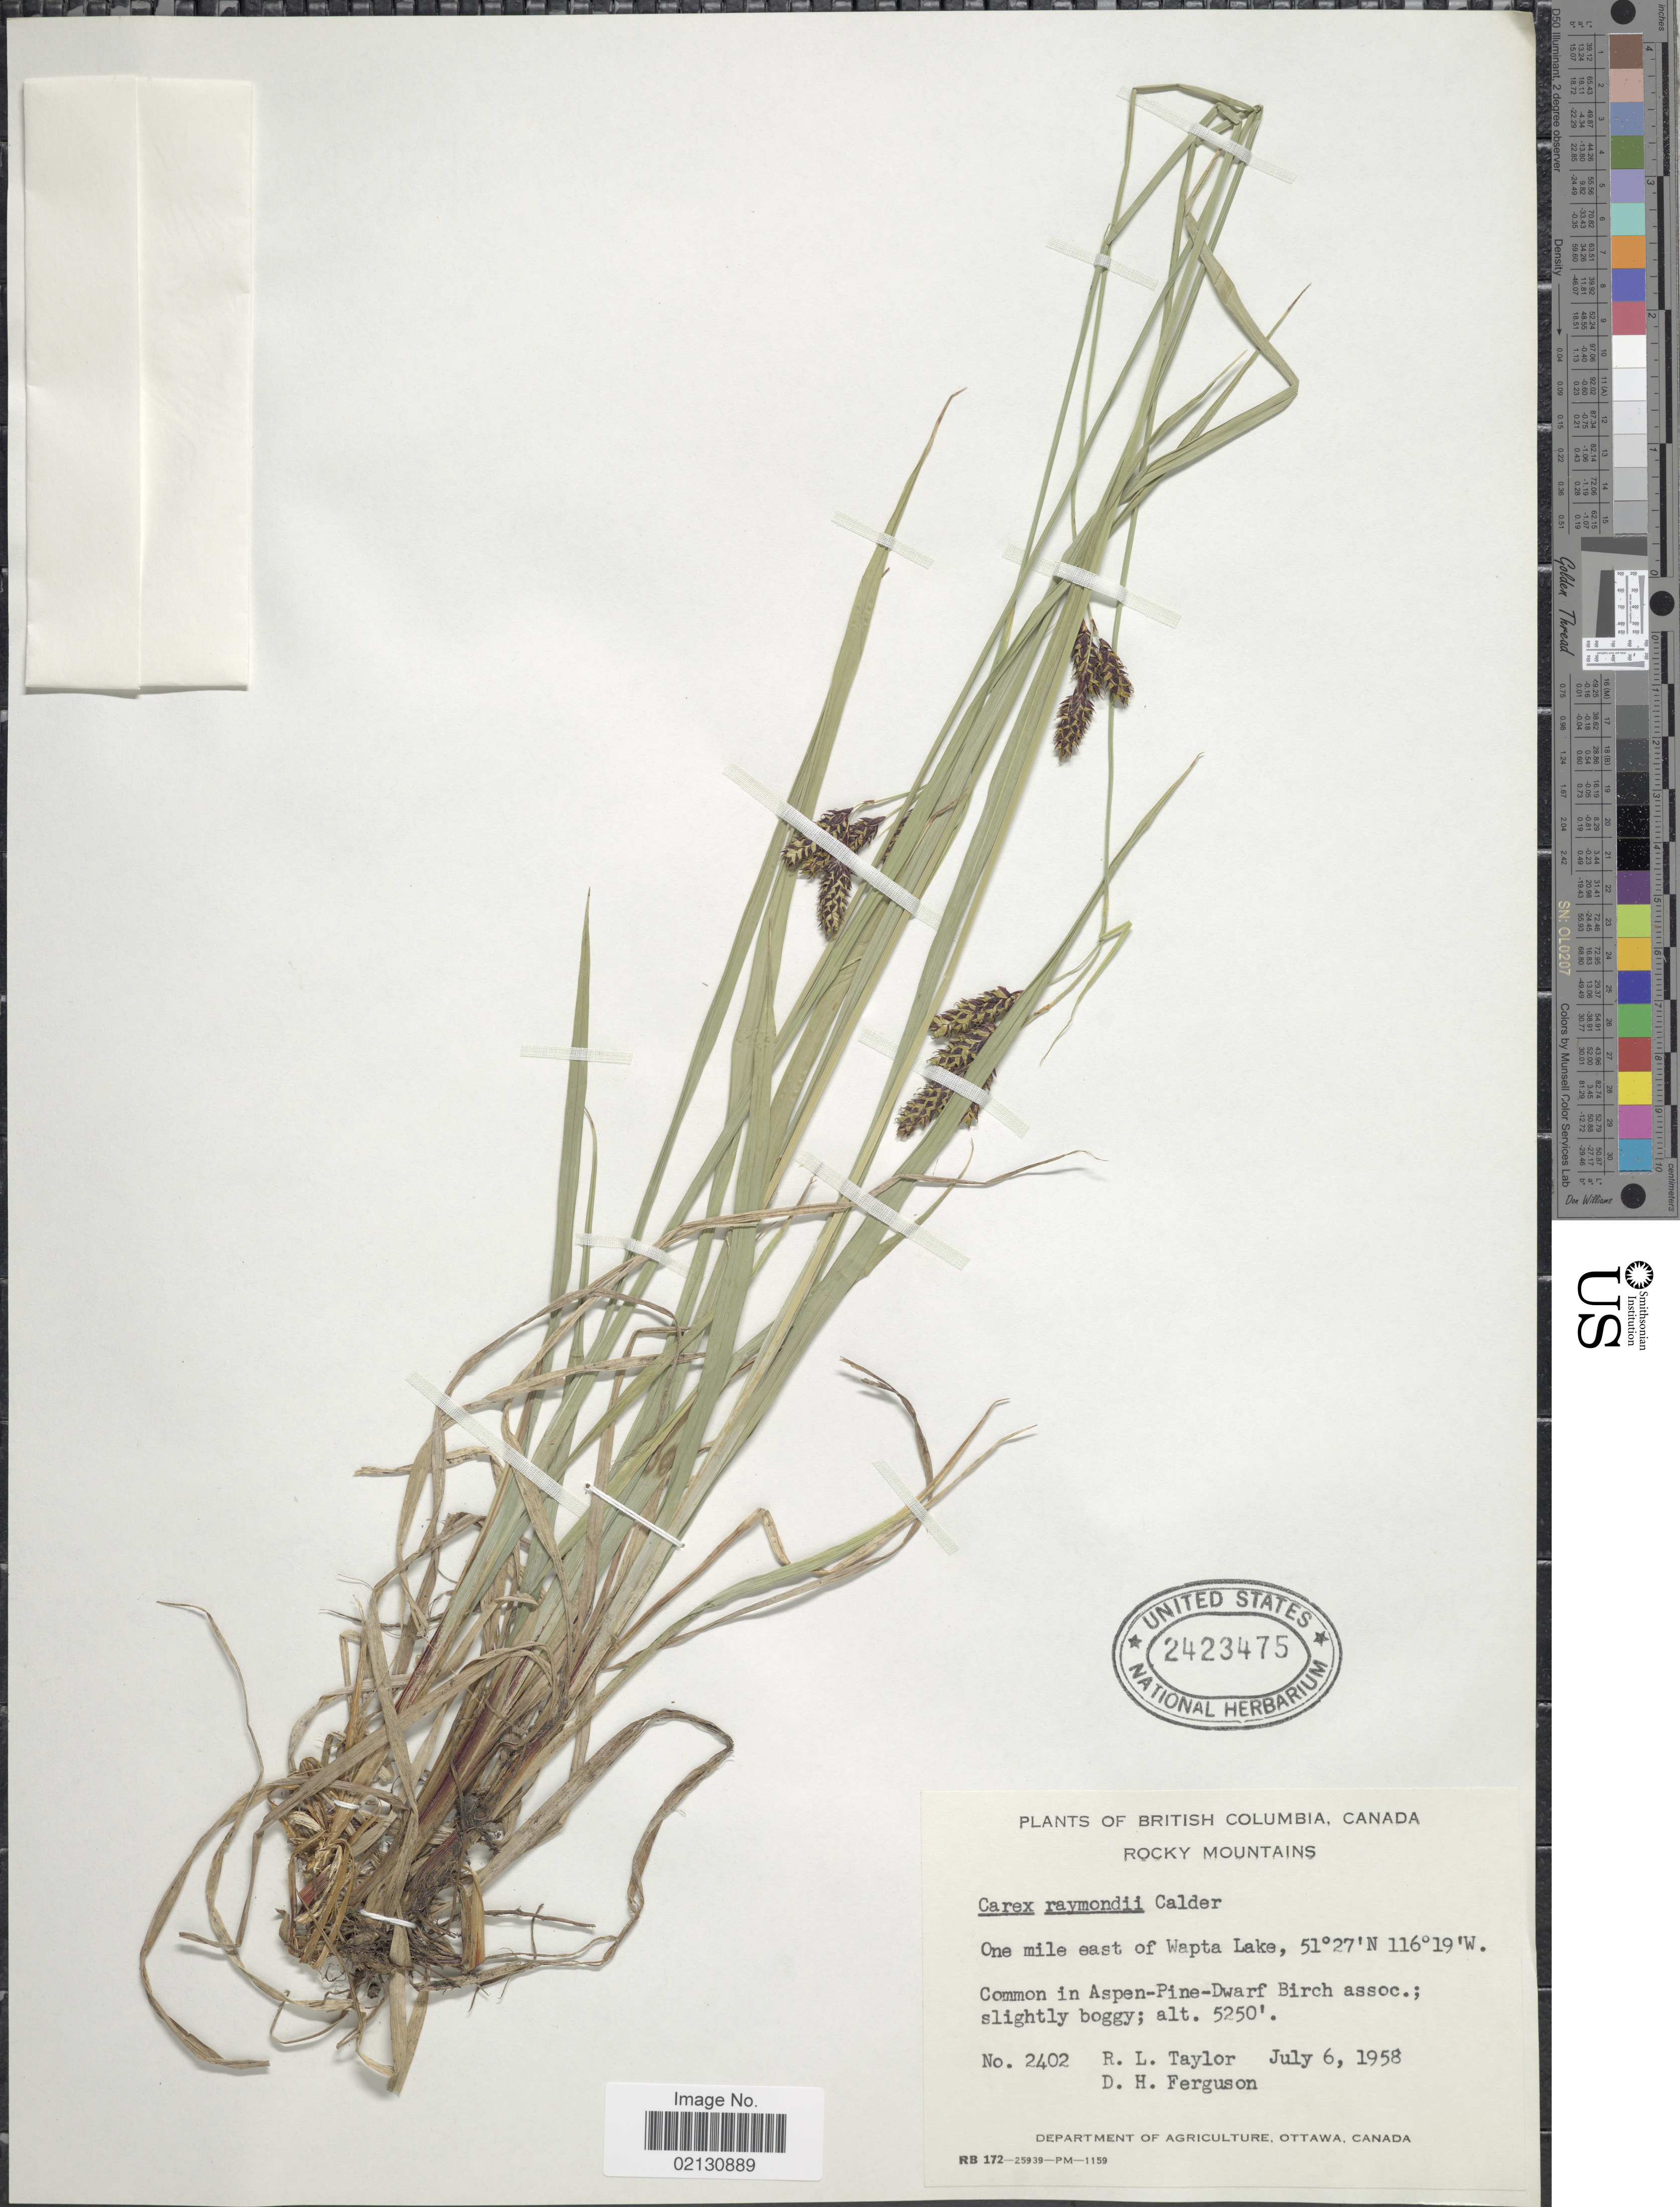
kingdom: Plantae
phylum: Tracheophyta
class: Liliopsida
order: Poales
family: Cyperaceae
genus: Carex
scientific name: Carex atratiformis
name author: Britton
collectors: R. Taylor & D. Ferguson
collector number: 2402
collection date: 1958-07-06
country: Canada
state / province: British Columbia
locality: Rocky Mountains. One mile east of Wapta Lake.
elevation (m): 1600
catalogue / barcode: US 2423475